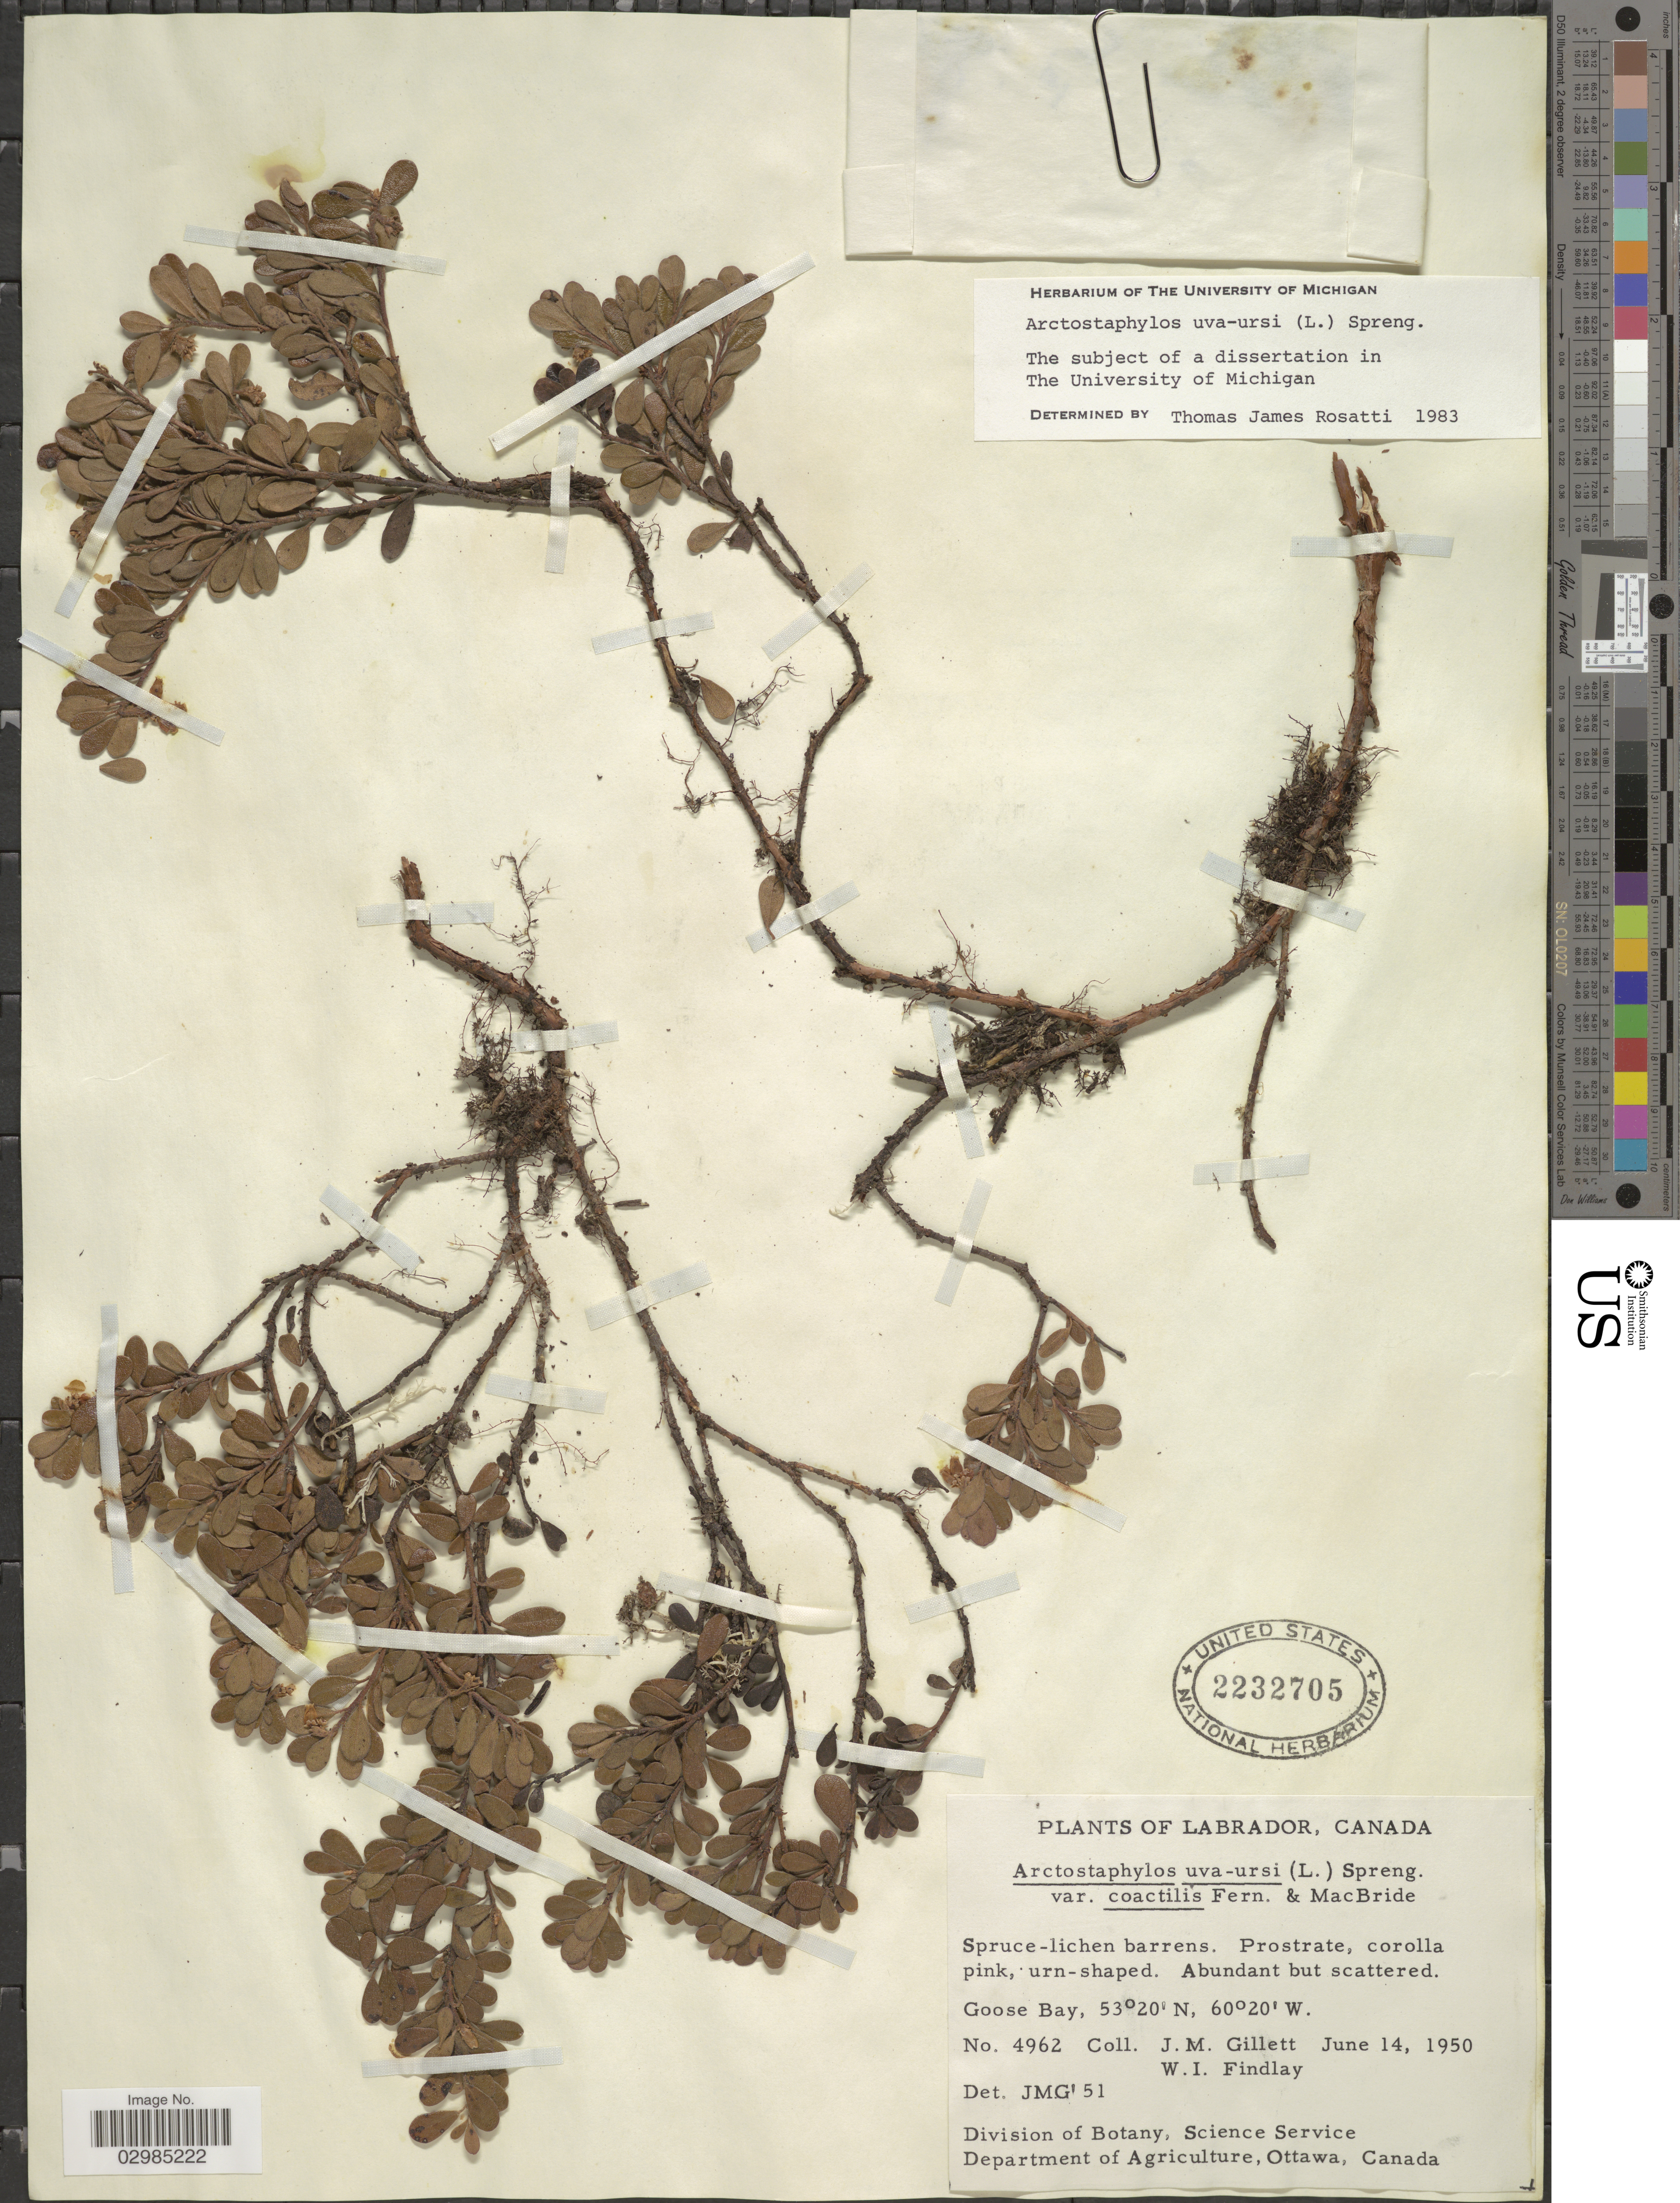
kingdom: Plantae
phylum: Tracheophyta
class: Magnoliopsida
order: Ericales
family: Ericaceae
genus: Arctostaphylos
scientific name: Arctostaphylos uva-ursi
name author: (L.) Spreng.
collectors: J. M. Gillett & W. Findlay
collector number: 4962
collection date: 1950-06-14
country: Canada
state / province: Newfoundland and Labrador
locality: Labrador. Goose Bay.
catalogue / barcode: US 2232705